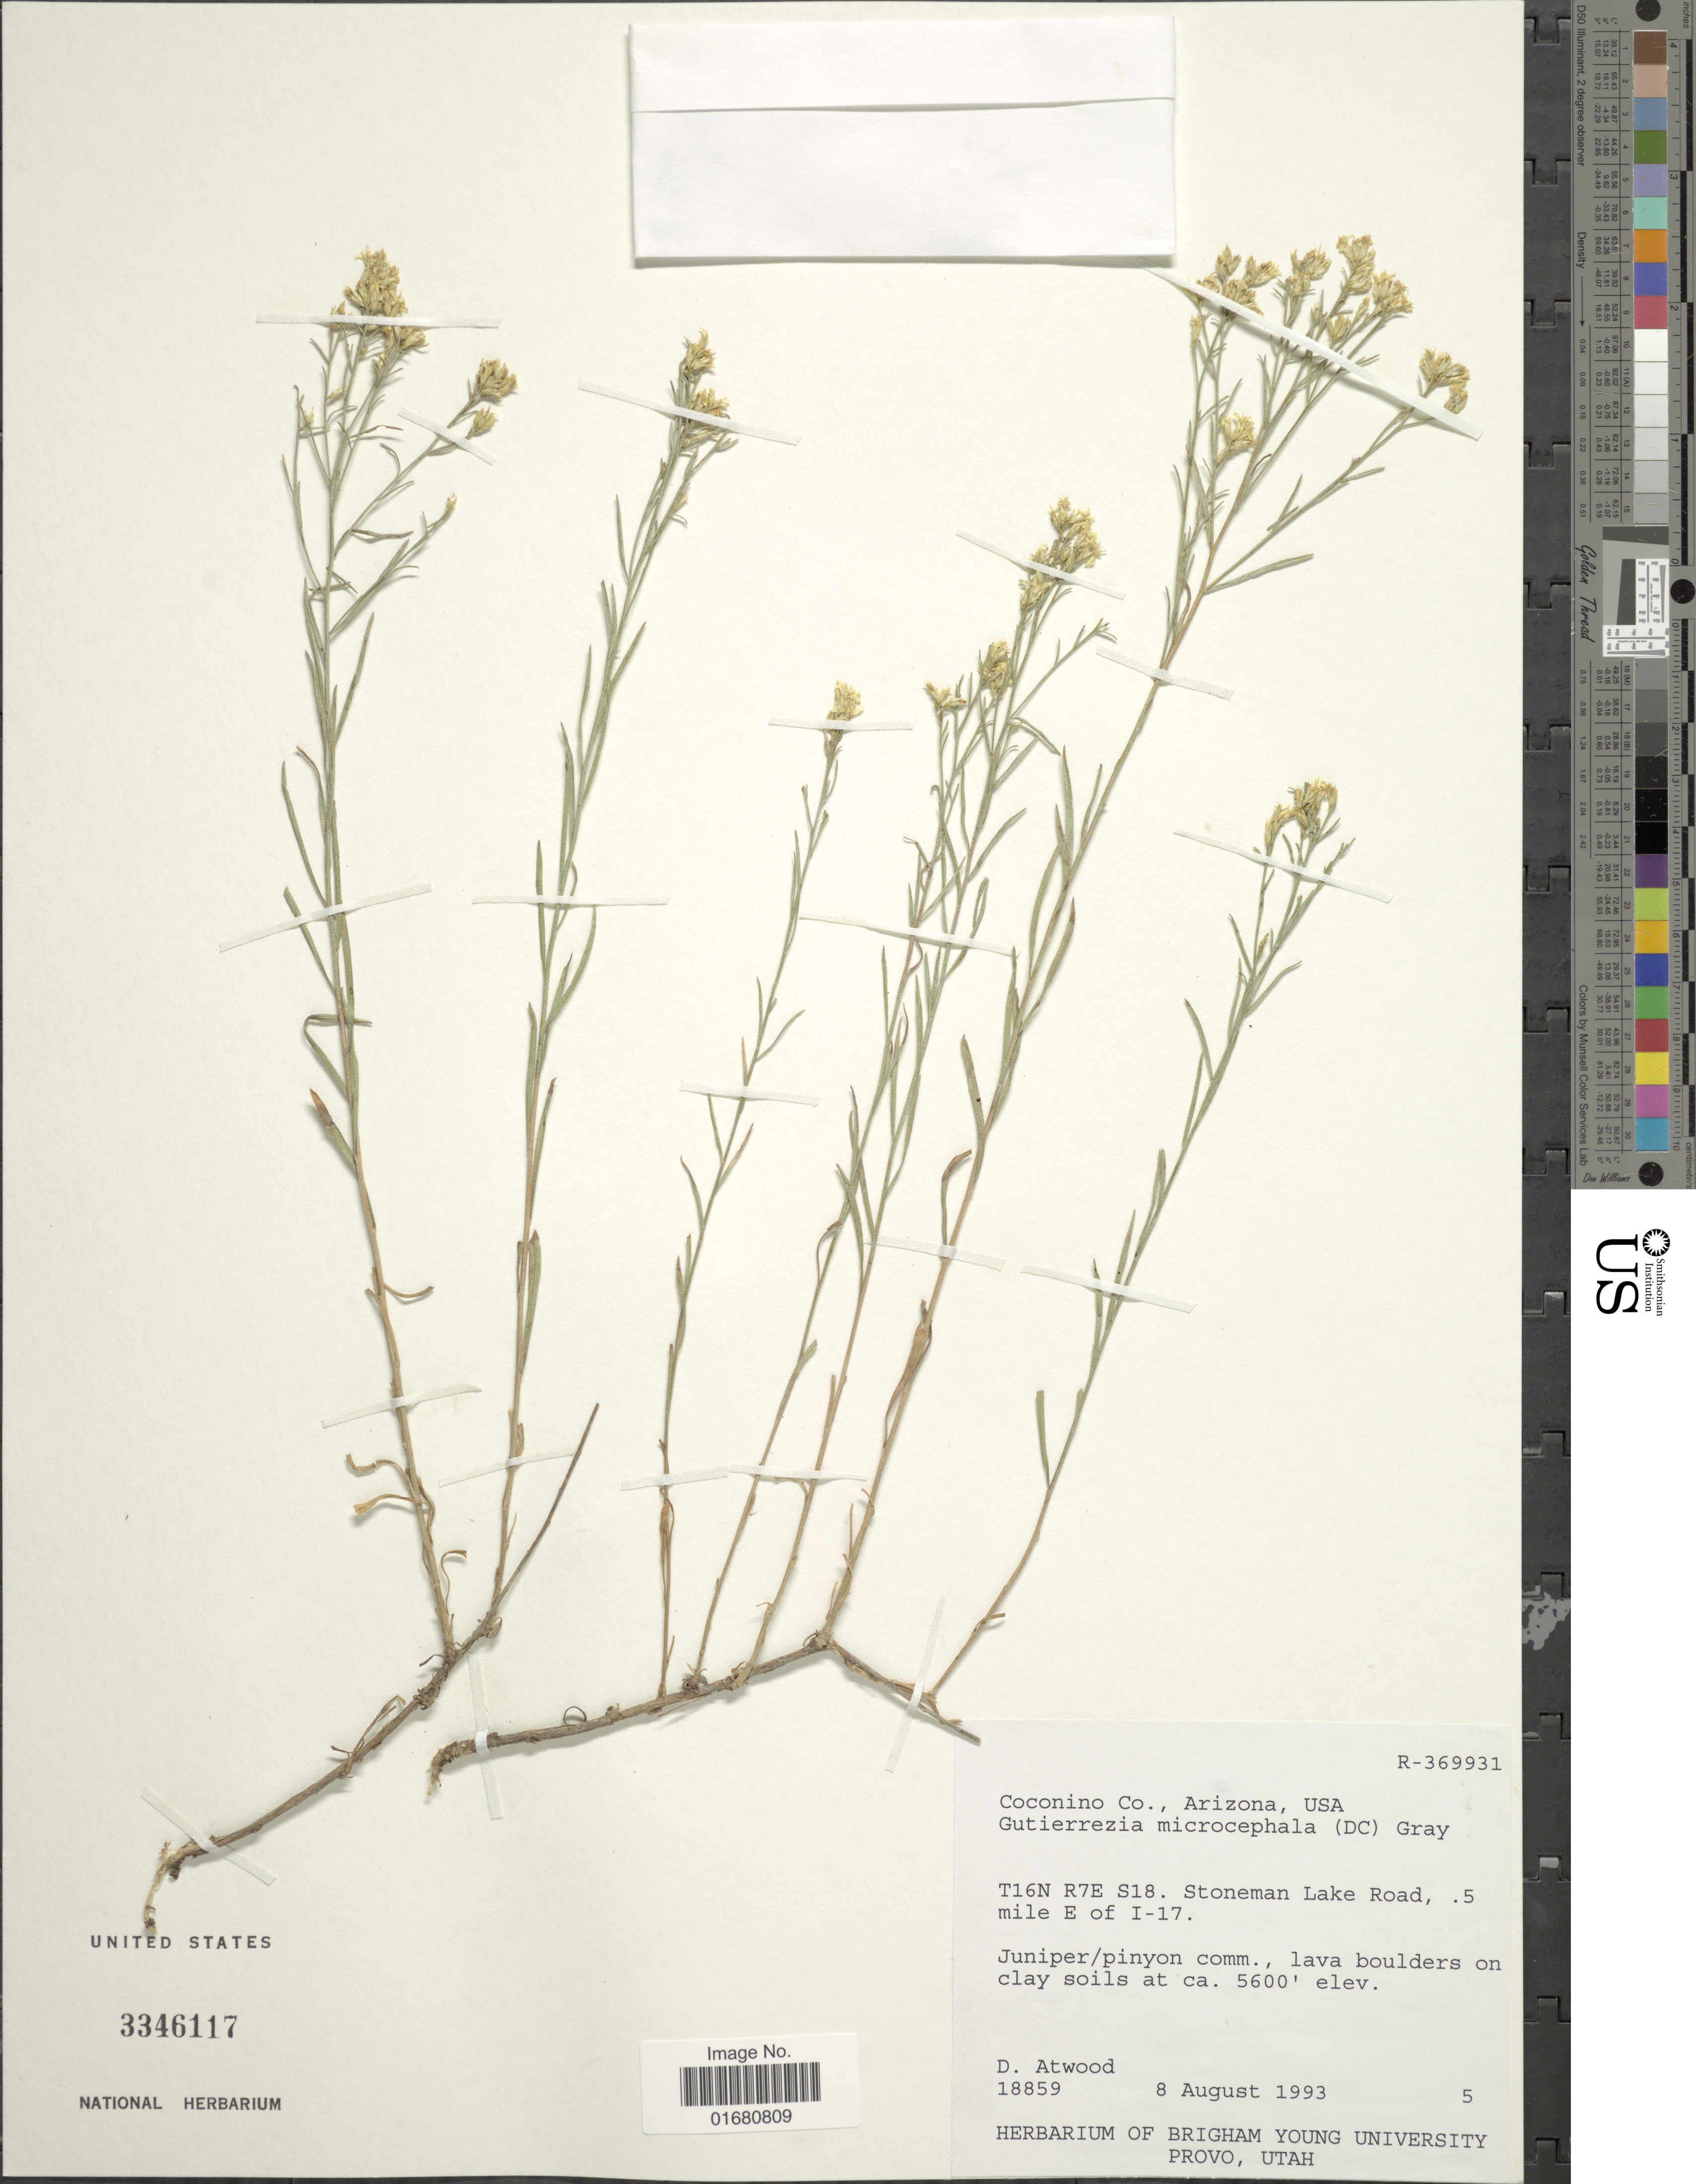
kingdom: Plantae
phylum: Tracheophyta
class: Magnoliopsida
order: Asterales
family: Asteraceae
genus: Gutierrezia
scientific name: Gutierrezia microcephala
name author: (DC.) A. Gray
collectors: D. Atwood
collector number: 18859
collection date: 1993-08-08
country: United States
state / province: Arizona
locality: Coconino Co., T16N R7E S18, Stoneman Lake Road, .5 mile E of I-17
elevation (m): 1707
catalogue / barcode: US 3346117